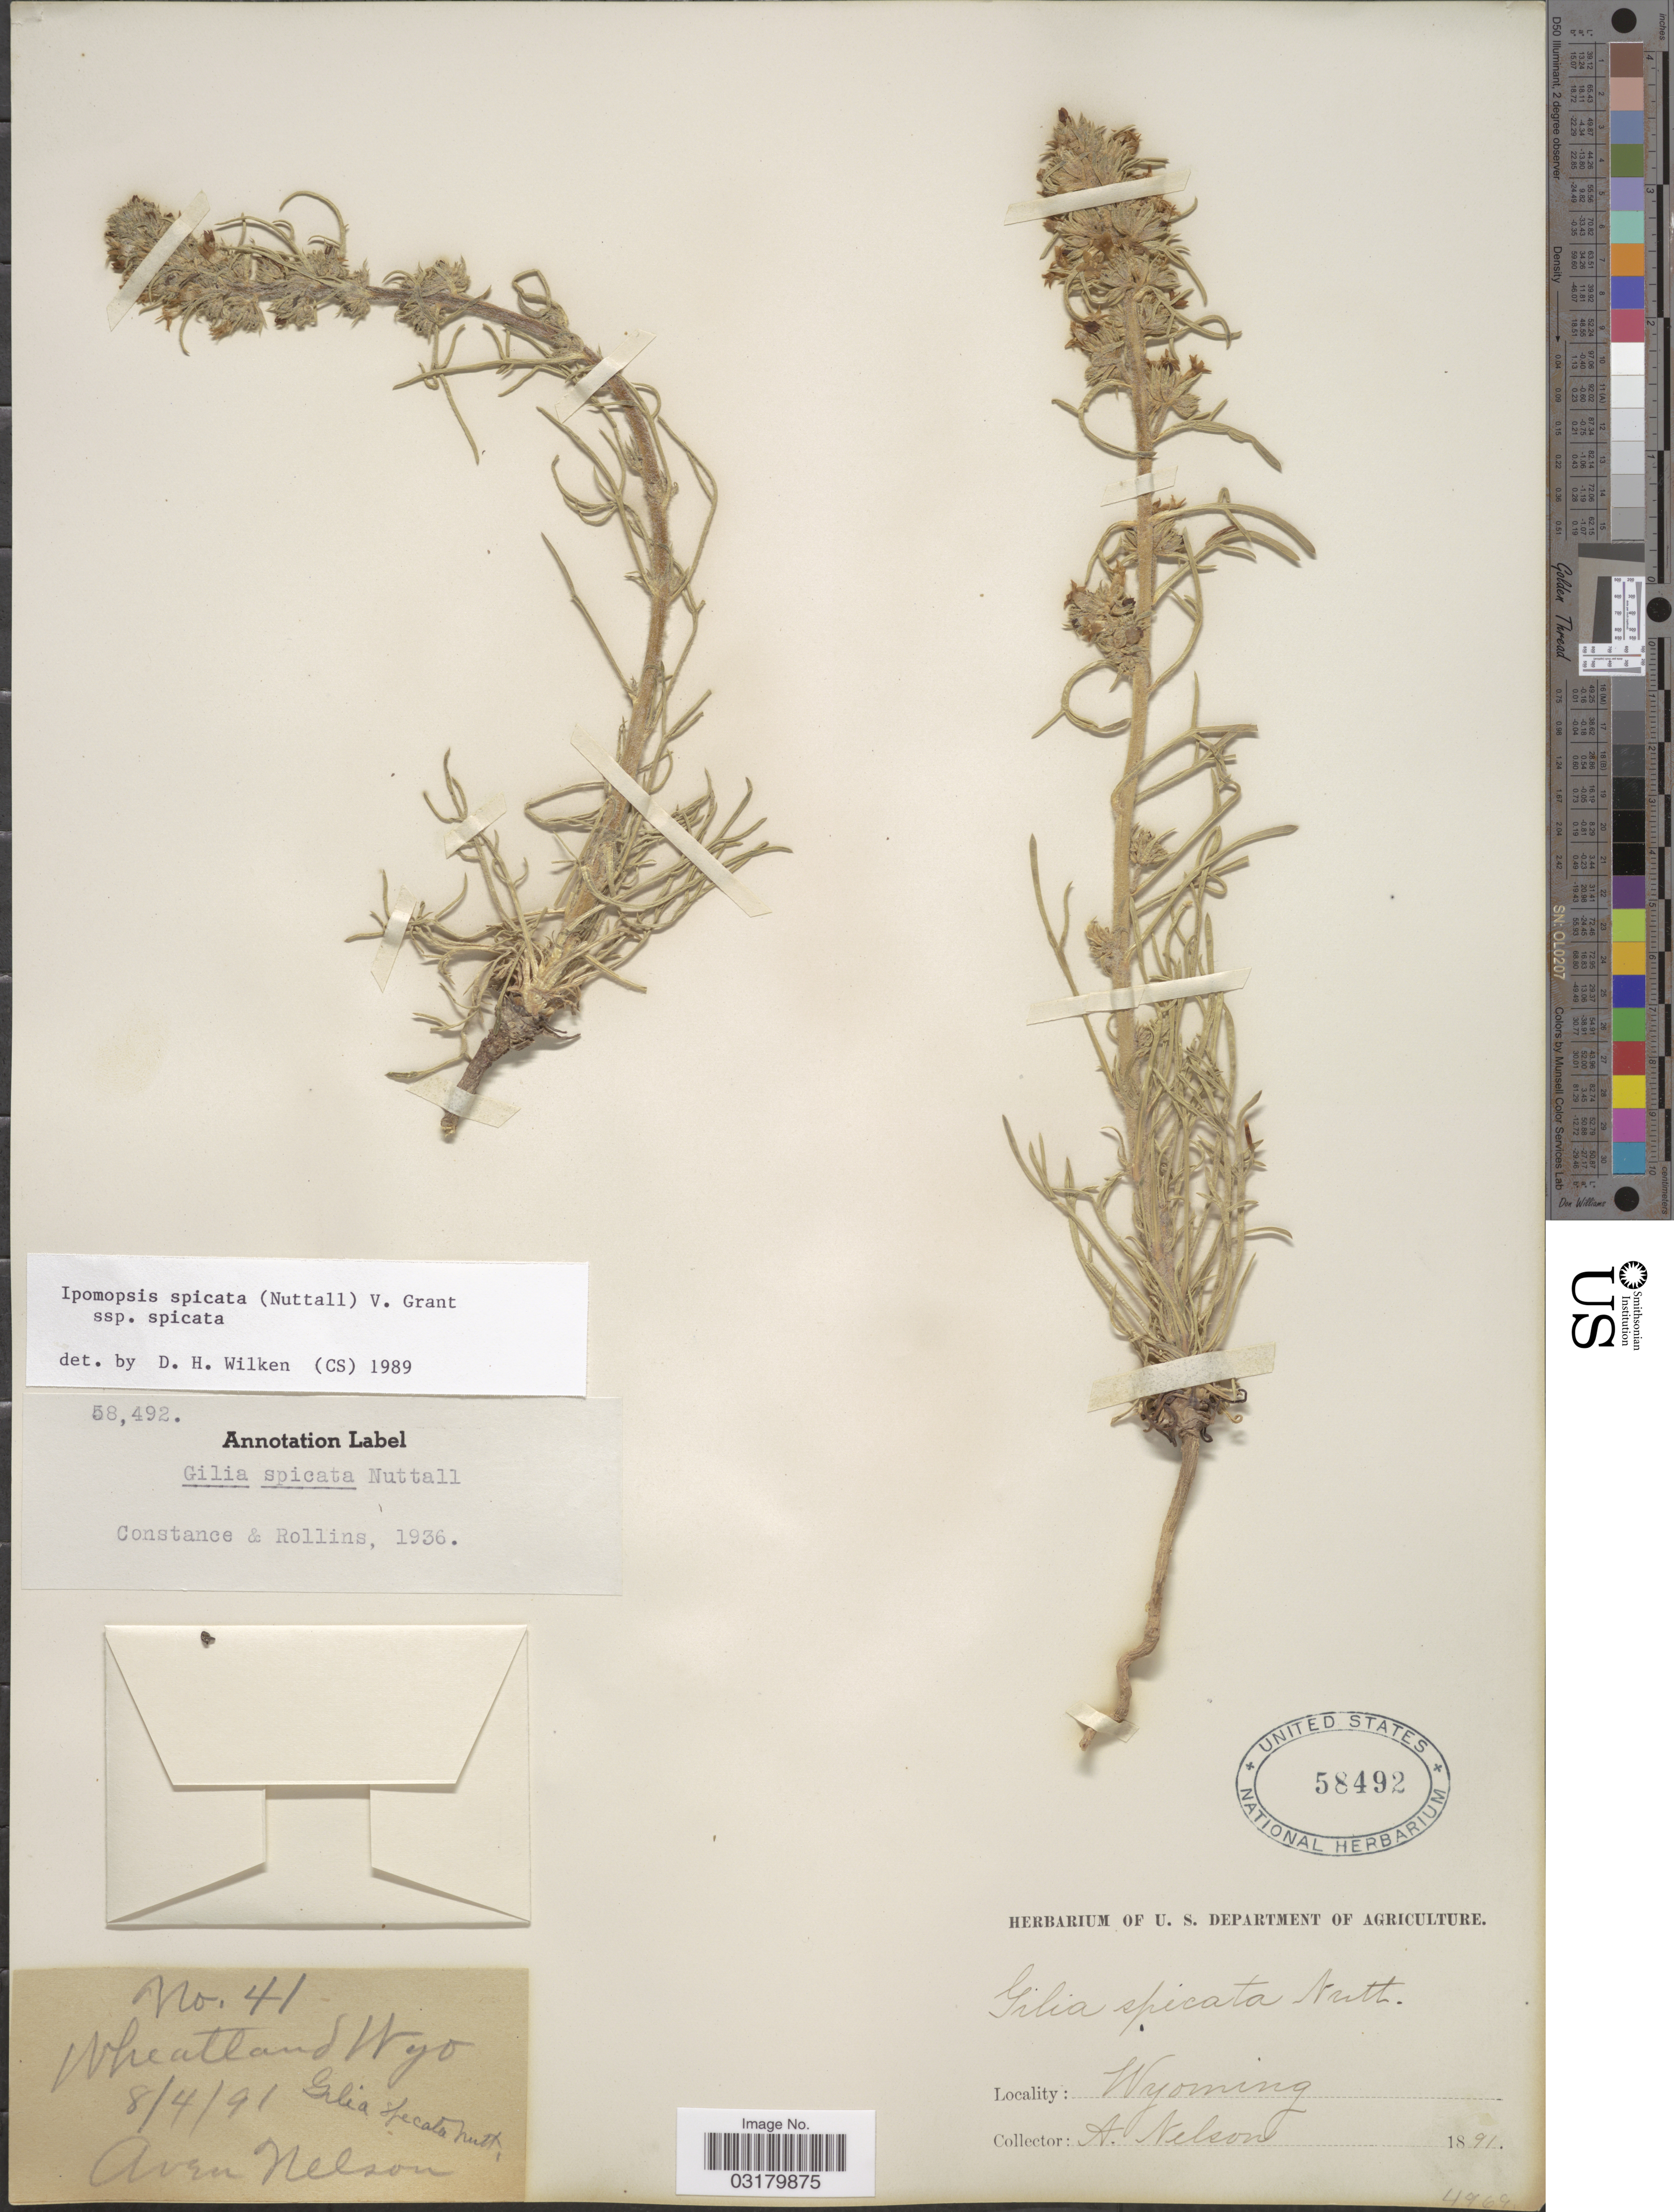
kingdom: Plantae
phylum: Tracheophyta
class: Magnoliopsida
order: Ericales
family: Polemoniaceae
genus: Ipomopsis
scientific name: Ipomopsis spicata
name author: (Nutt.) V.E. Grant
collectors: A. Nelson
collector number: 41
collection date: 1891-08-04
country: United States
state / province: Wyoming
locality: Wheatland.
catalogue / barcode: US 58492